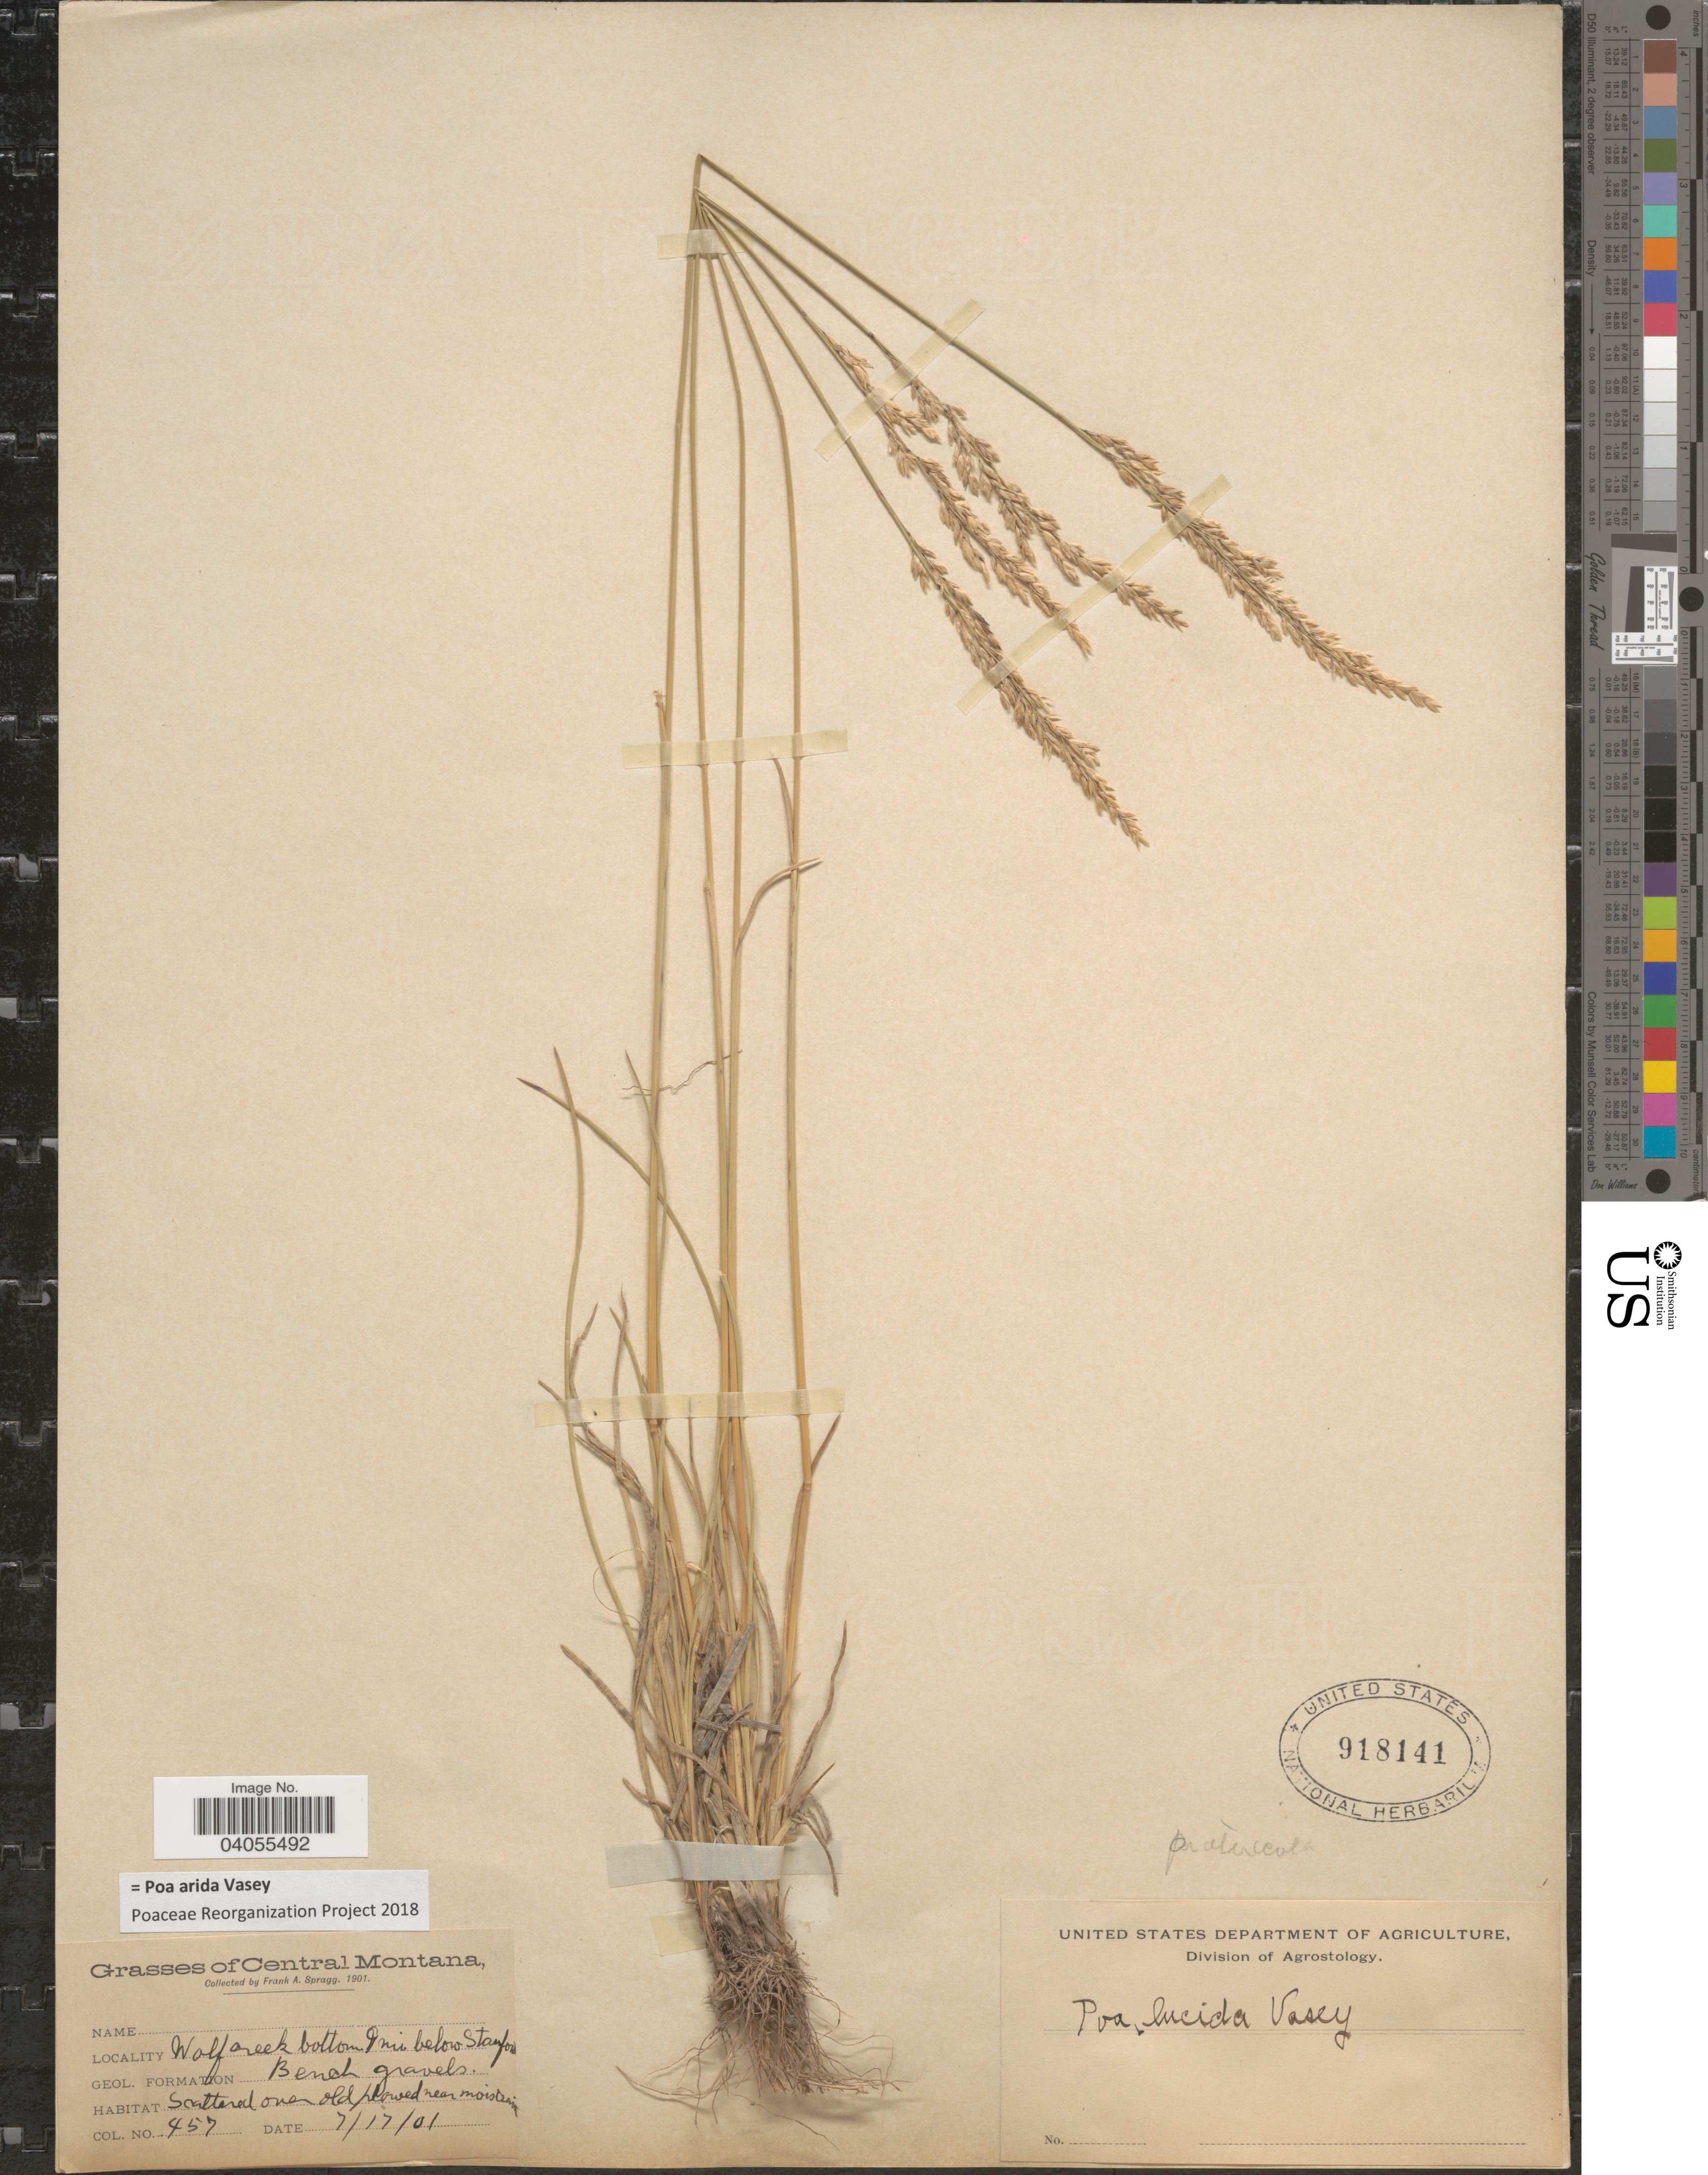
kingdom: Plantae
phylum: Tracheophyta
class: Liliopsida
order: Poales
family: Poaceae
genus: Poa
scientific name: Poa arida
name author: Vasey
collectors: F. Spragg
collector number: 457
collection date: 1901-07-17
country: United States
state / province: Montana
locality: Central Montana. Wolf creek bottom 9 mi. below Stanford.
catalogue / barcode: US 918141